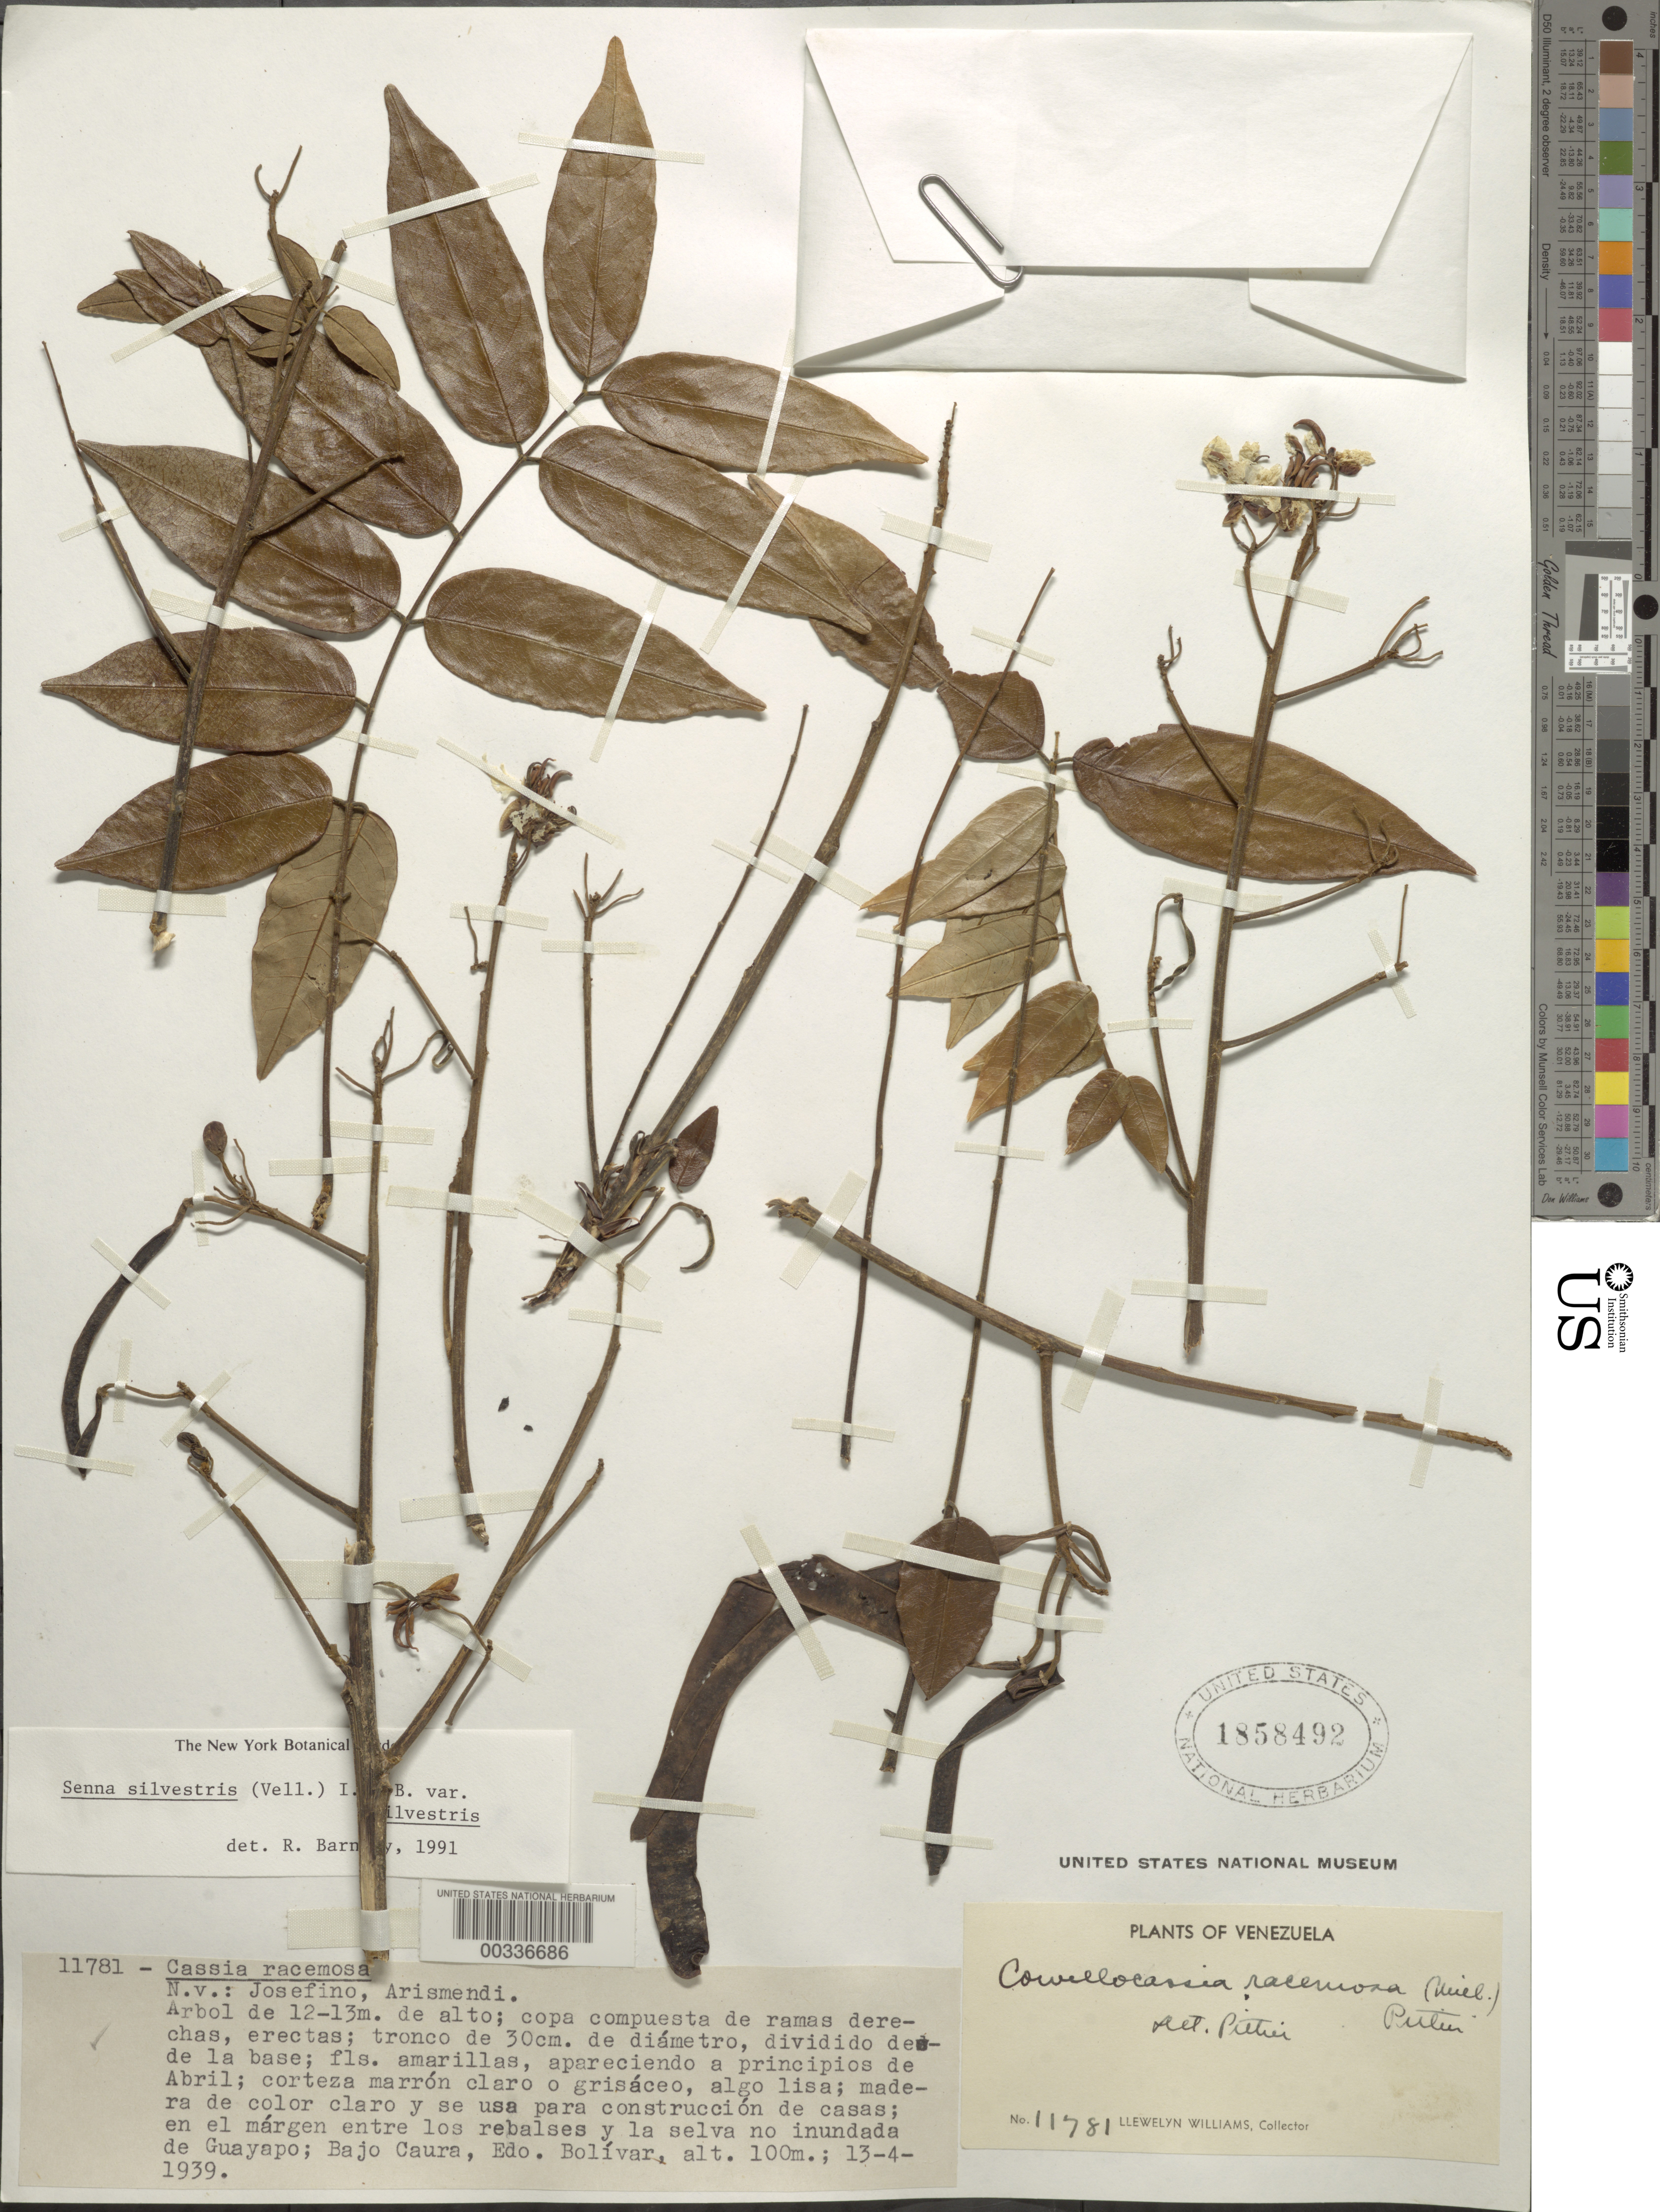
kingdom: Plantae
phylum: Tracheophyta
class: Magnoliopsida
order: Fabales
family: Fabaceae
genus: Senna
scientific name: Senna silvestris var. silvestris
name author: (Vell.) H.S. Irwin & Barneby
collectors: Ll. Williams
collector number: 11781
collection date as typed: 13 Apr 1939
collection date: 1939-04-13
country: Venezuela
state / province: Bolivar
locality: Guayapo, baja caura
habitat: Edge between the dam and the uninundated forest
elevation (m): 100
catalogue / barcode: US 1858492